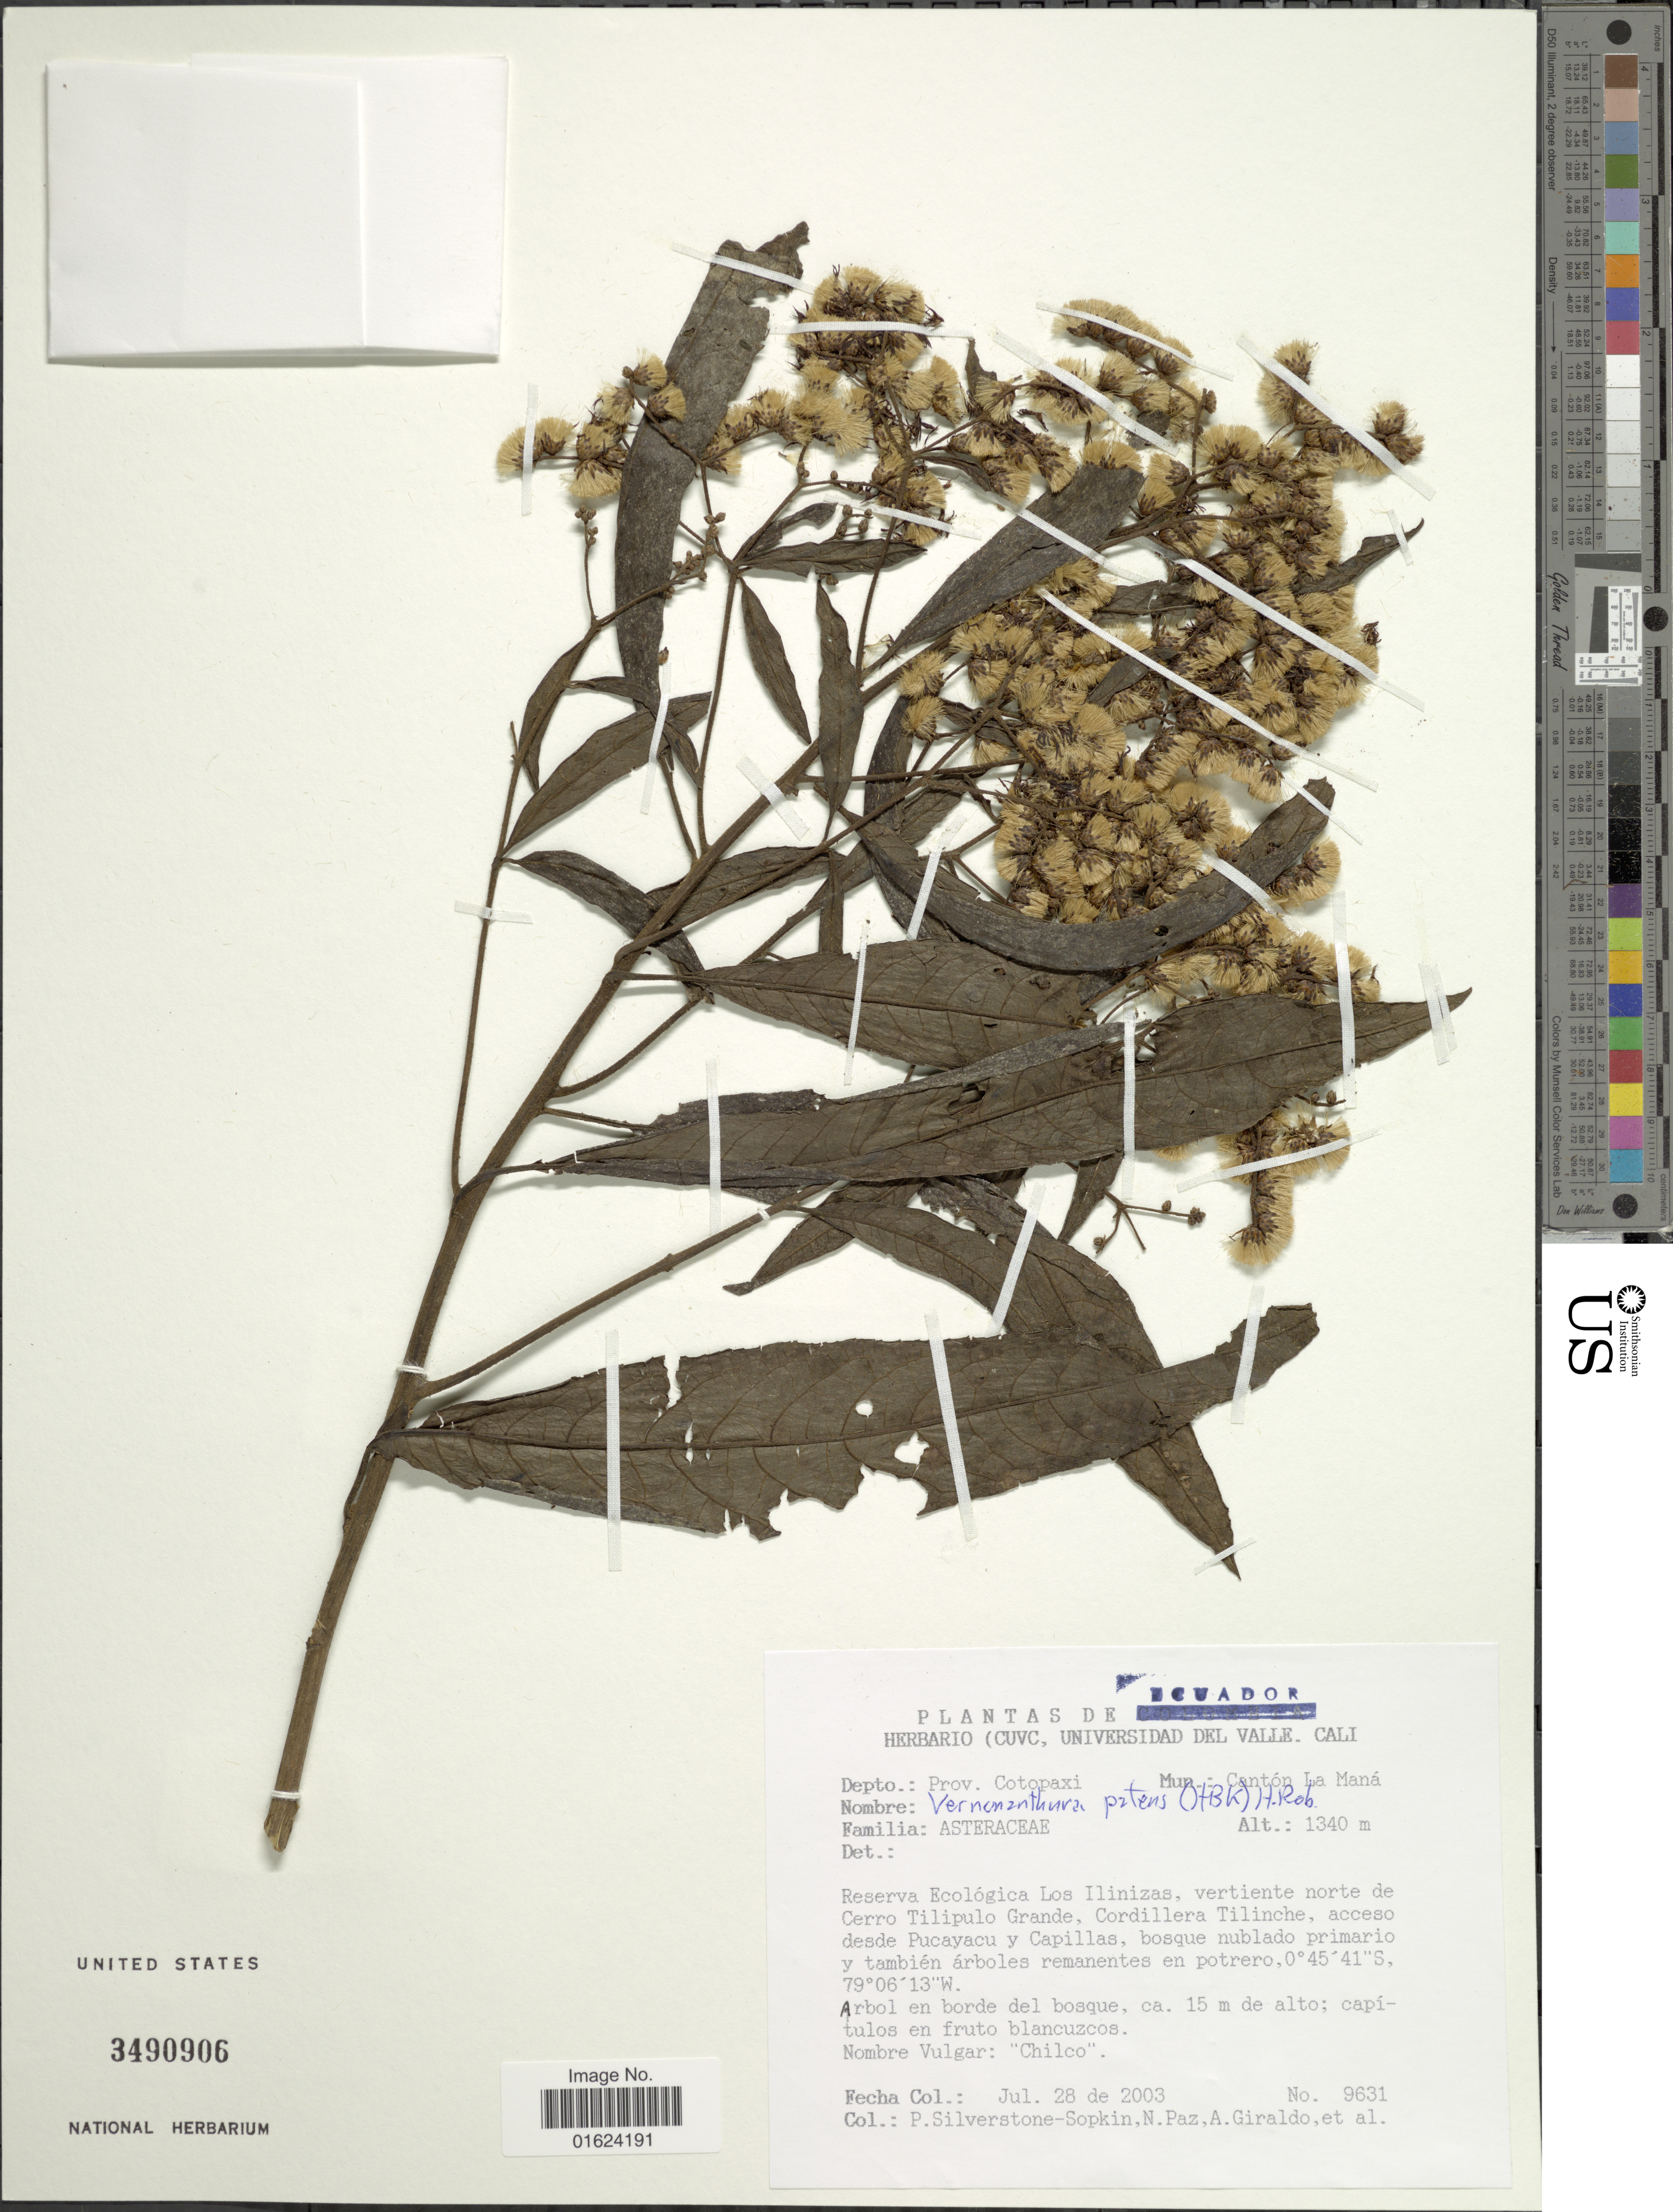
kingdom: Plantae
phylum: Tracheophyta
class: Magnoliopsida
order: Asterales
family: Asteraceae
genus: Vernonanthura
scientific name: Vernonanthura patens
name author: (Kunth) H. Rob.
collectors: P. A. Silverstone-Sopkin, N. Paz, A. Giraldo & et al.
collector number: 9631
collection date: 2003-07-28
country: Ecuador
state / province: Cotopaxi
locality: Depto: Prov. Cotopaxi, Mun.: Canton La Mana. Reserva Ecologica Los Ilinizas, vertiente norte de Cerro Tilipulo Grande, Cordillera Tilinche, acceso desde Pucayacu y Capillas.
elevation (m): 1340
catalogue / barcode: US 3490906